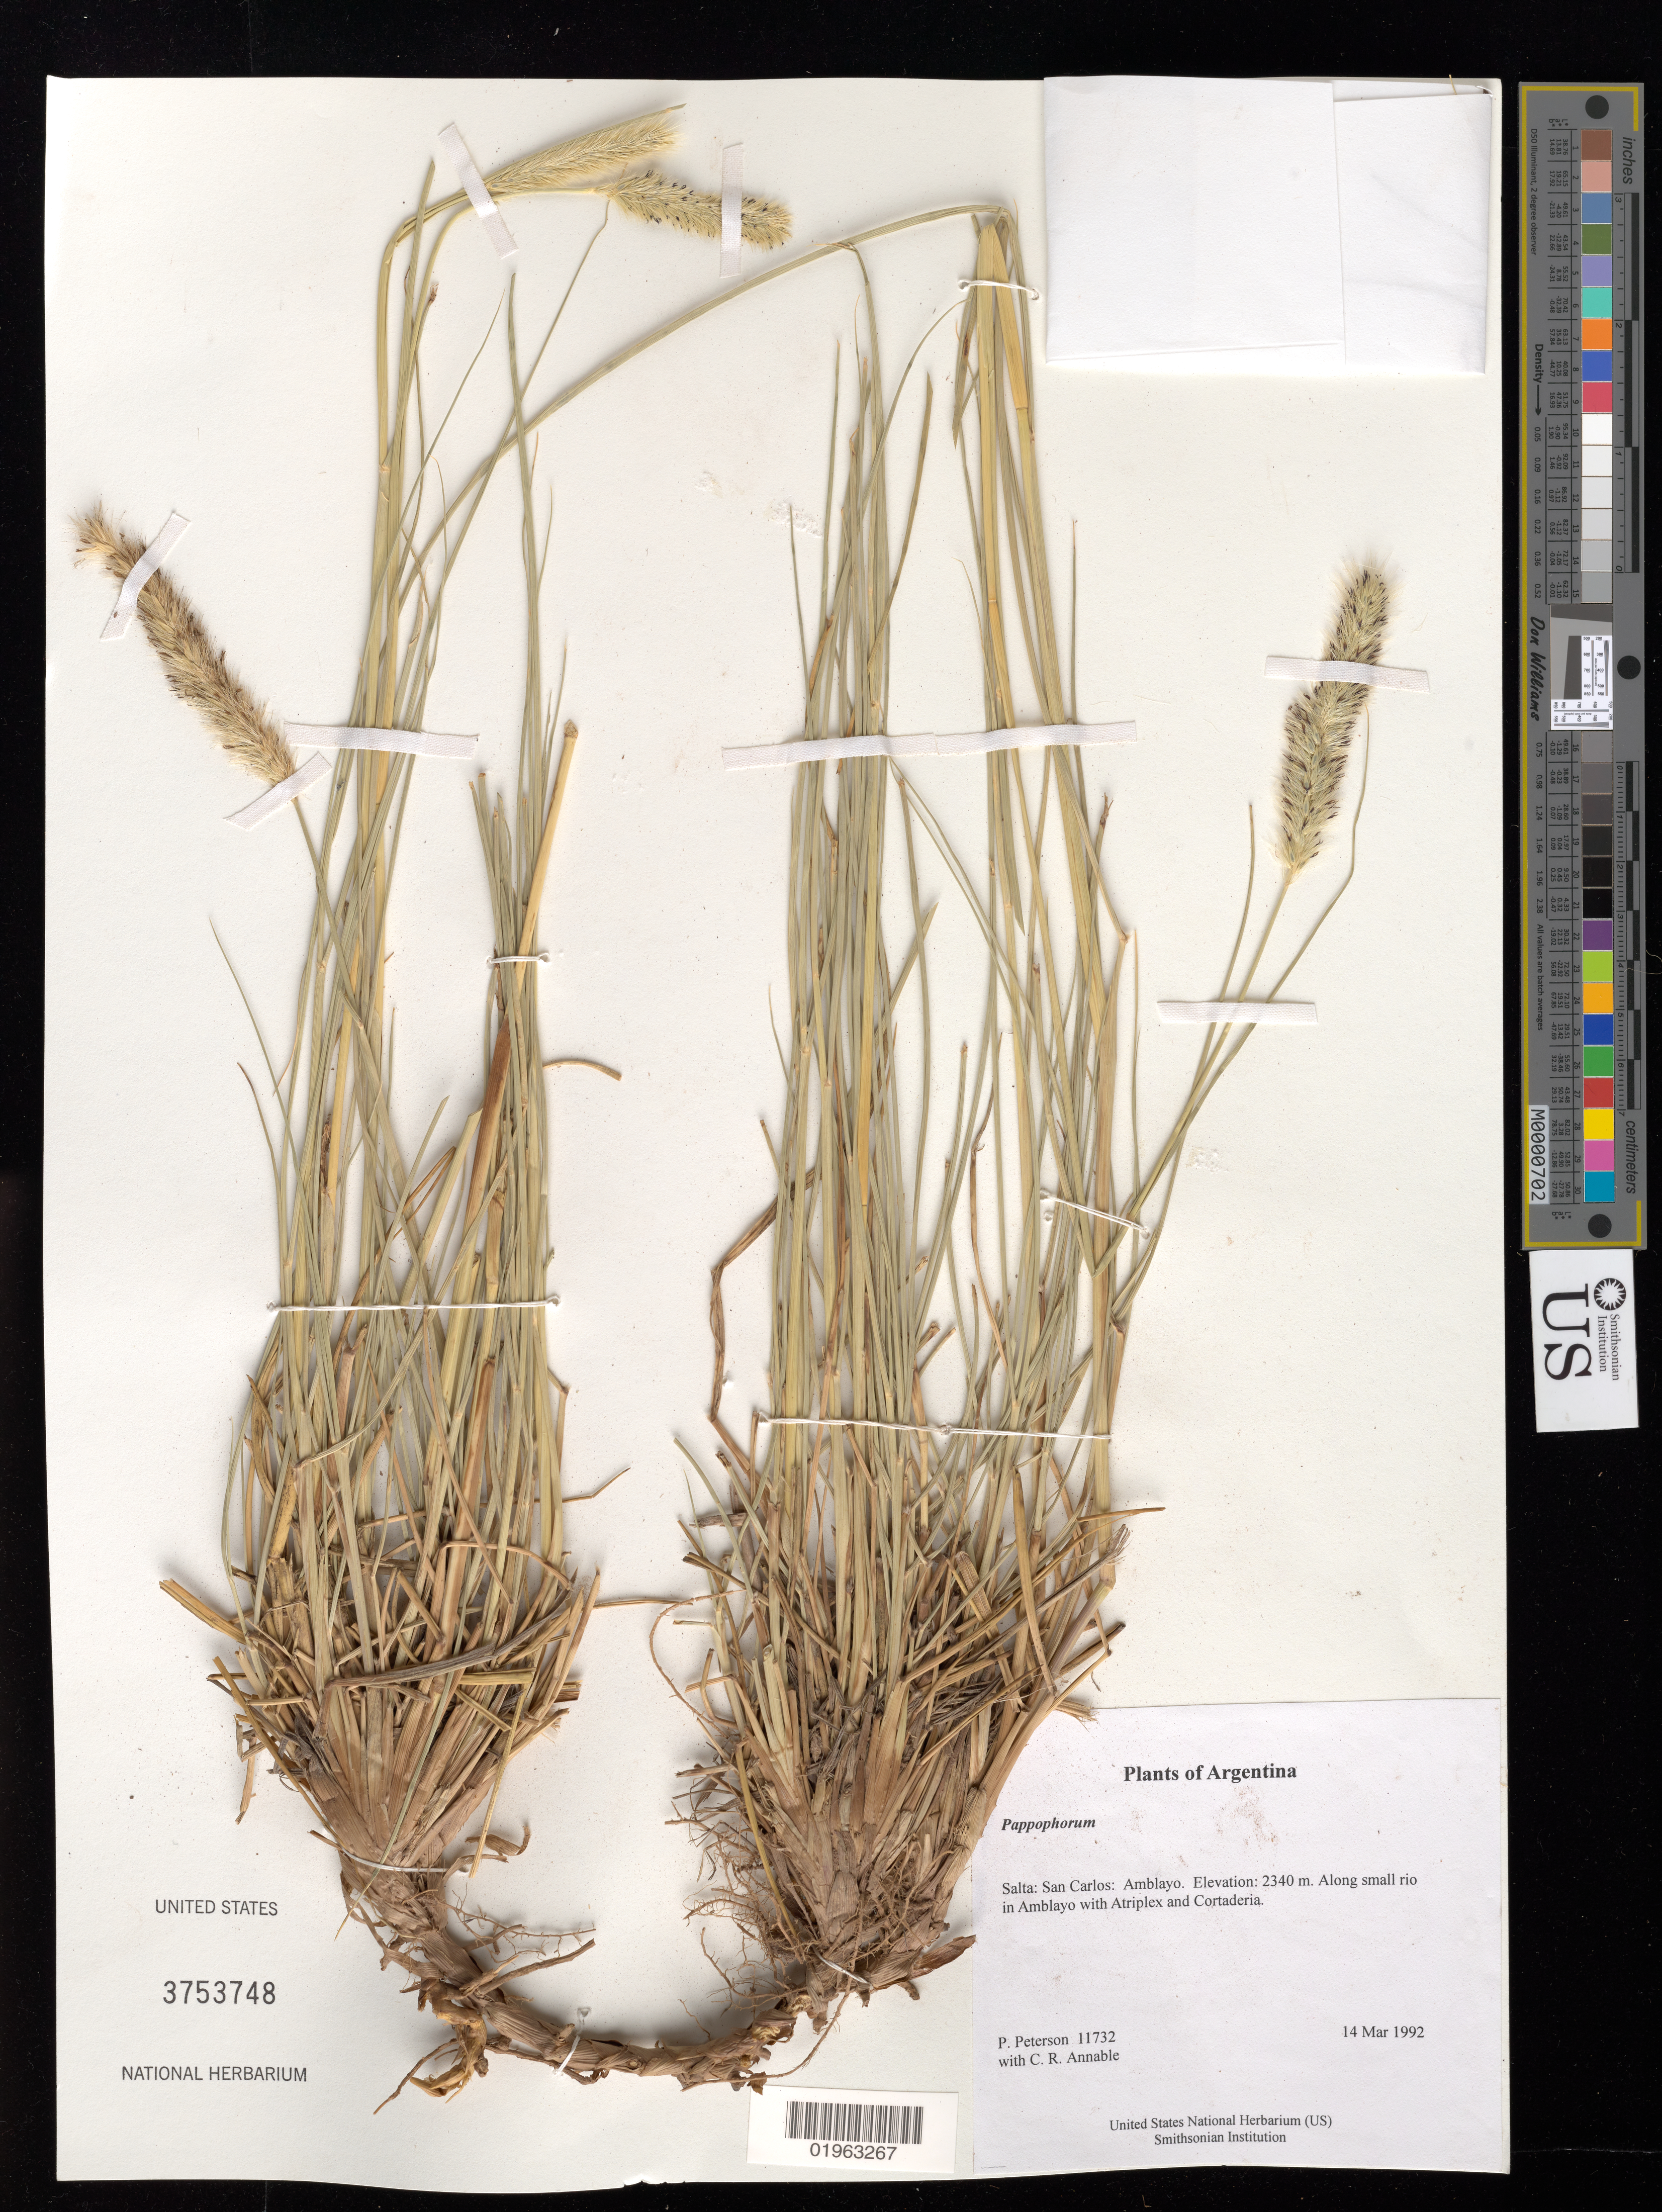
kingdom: Plantae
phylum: Tracheophyta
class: Liliopsida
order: Poales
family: Poaceae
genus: Pappophorum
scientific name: Pappophorum sp.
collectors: P. M. Peterson & C. R. Annable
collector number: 11732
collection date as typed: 14 Mar 1992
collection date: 1992-03-14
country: Argentina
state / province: Salta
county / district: San Carlos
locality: Amblayo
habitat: Along small rio in Amblayo with Atriplex and Cortaderia.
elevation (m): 2340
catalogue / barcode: US 3753748